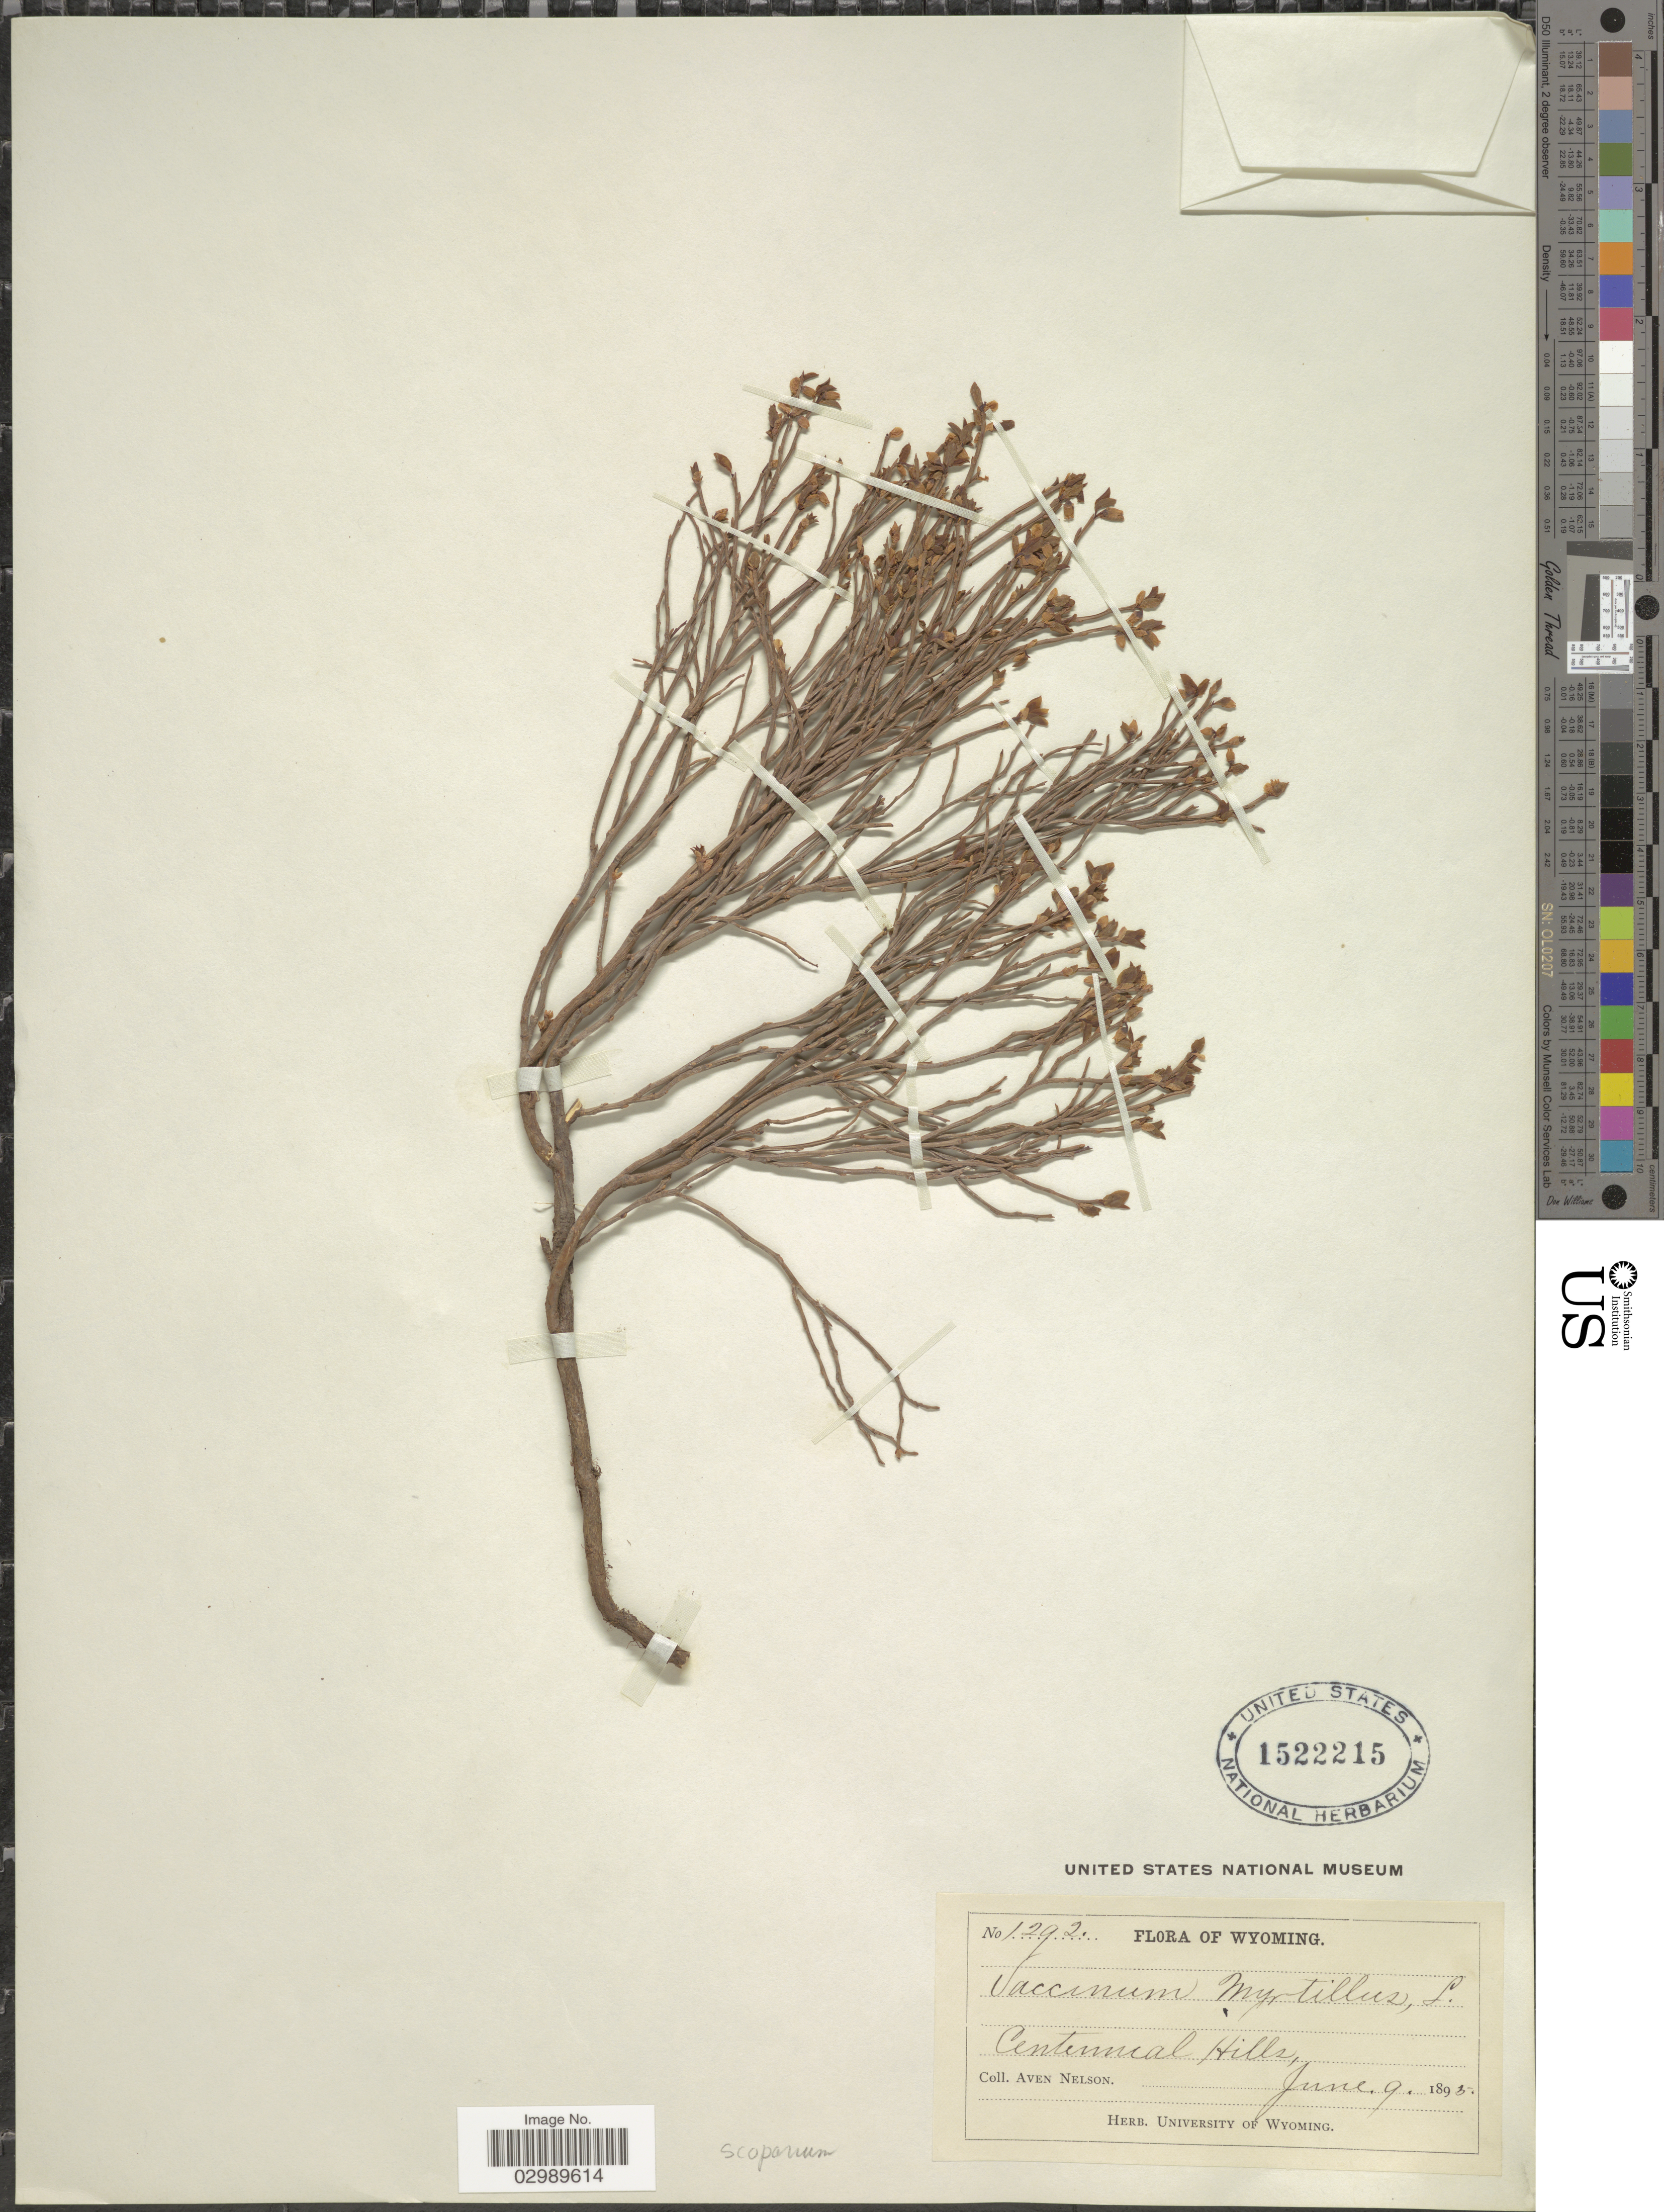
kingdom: Plantae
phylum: Tracheophyta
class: Magnoliopsida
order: Ericales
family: Ericaceae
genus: Vaccinium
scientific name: Vaccinium scoparium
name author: Leiberg ex Coville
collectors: A. Nelson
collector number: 1292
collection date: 1895-06-09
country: United States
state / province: Wyoming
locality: Centennial Hills.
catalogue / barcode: US 1522215